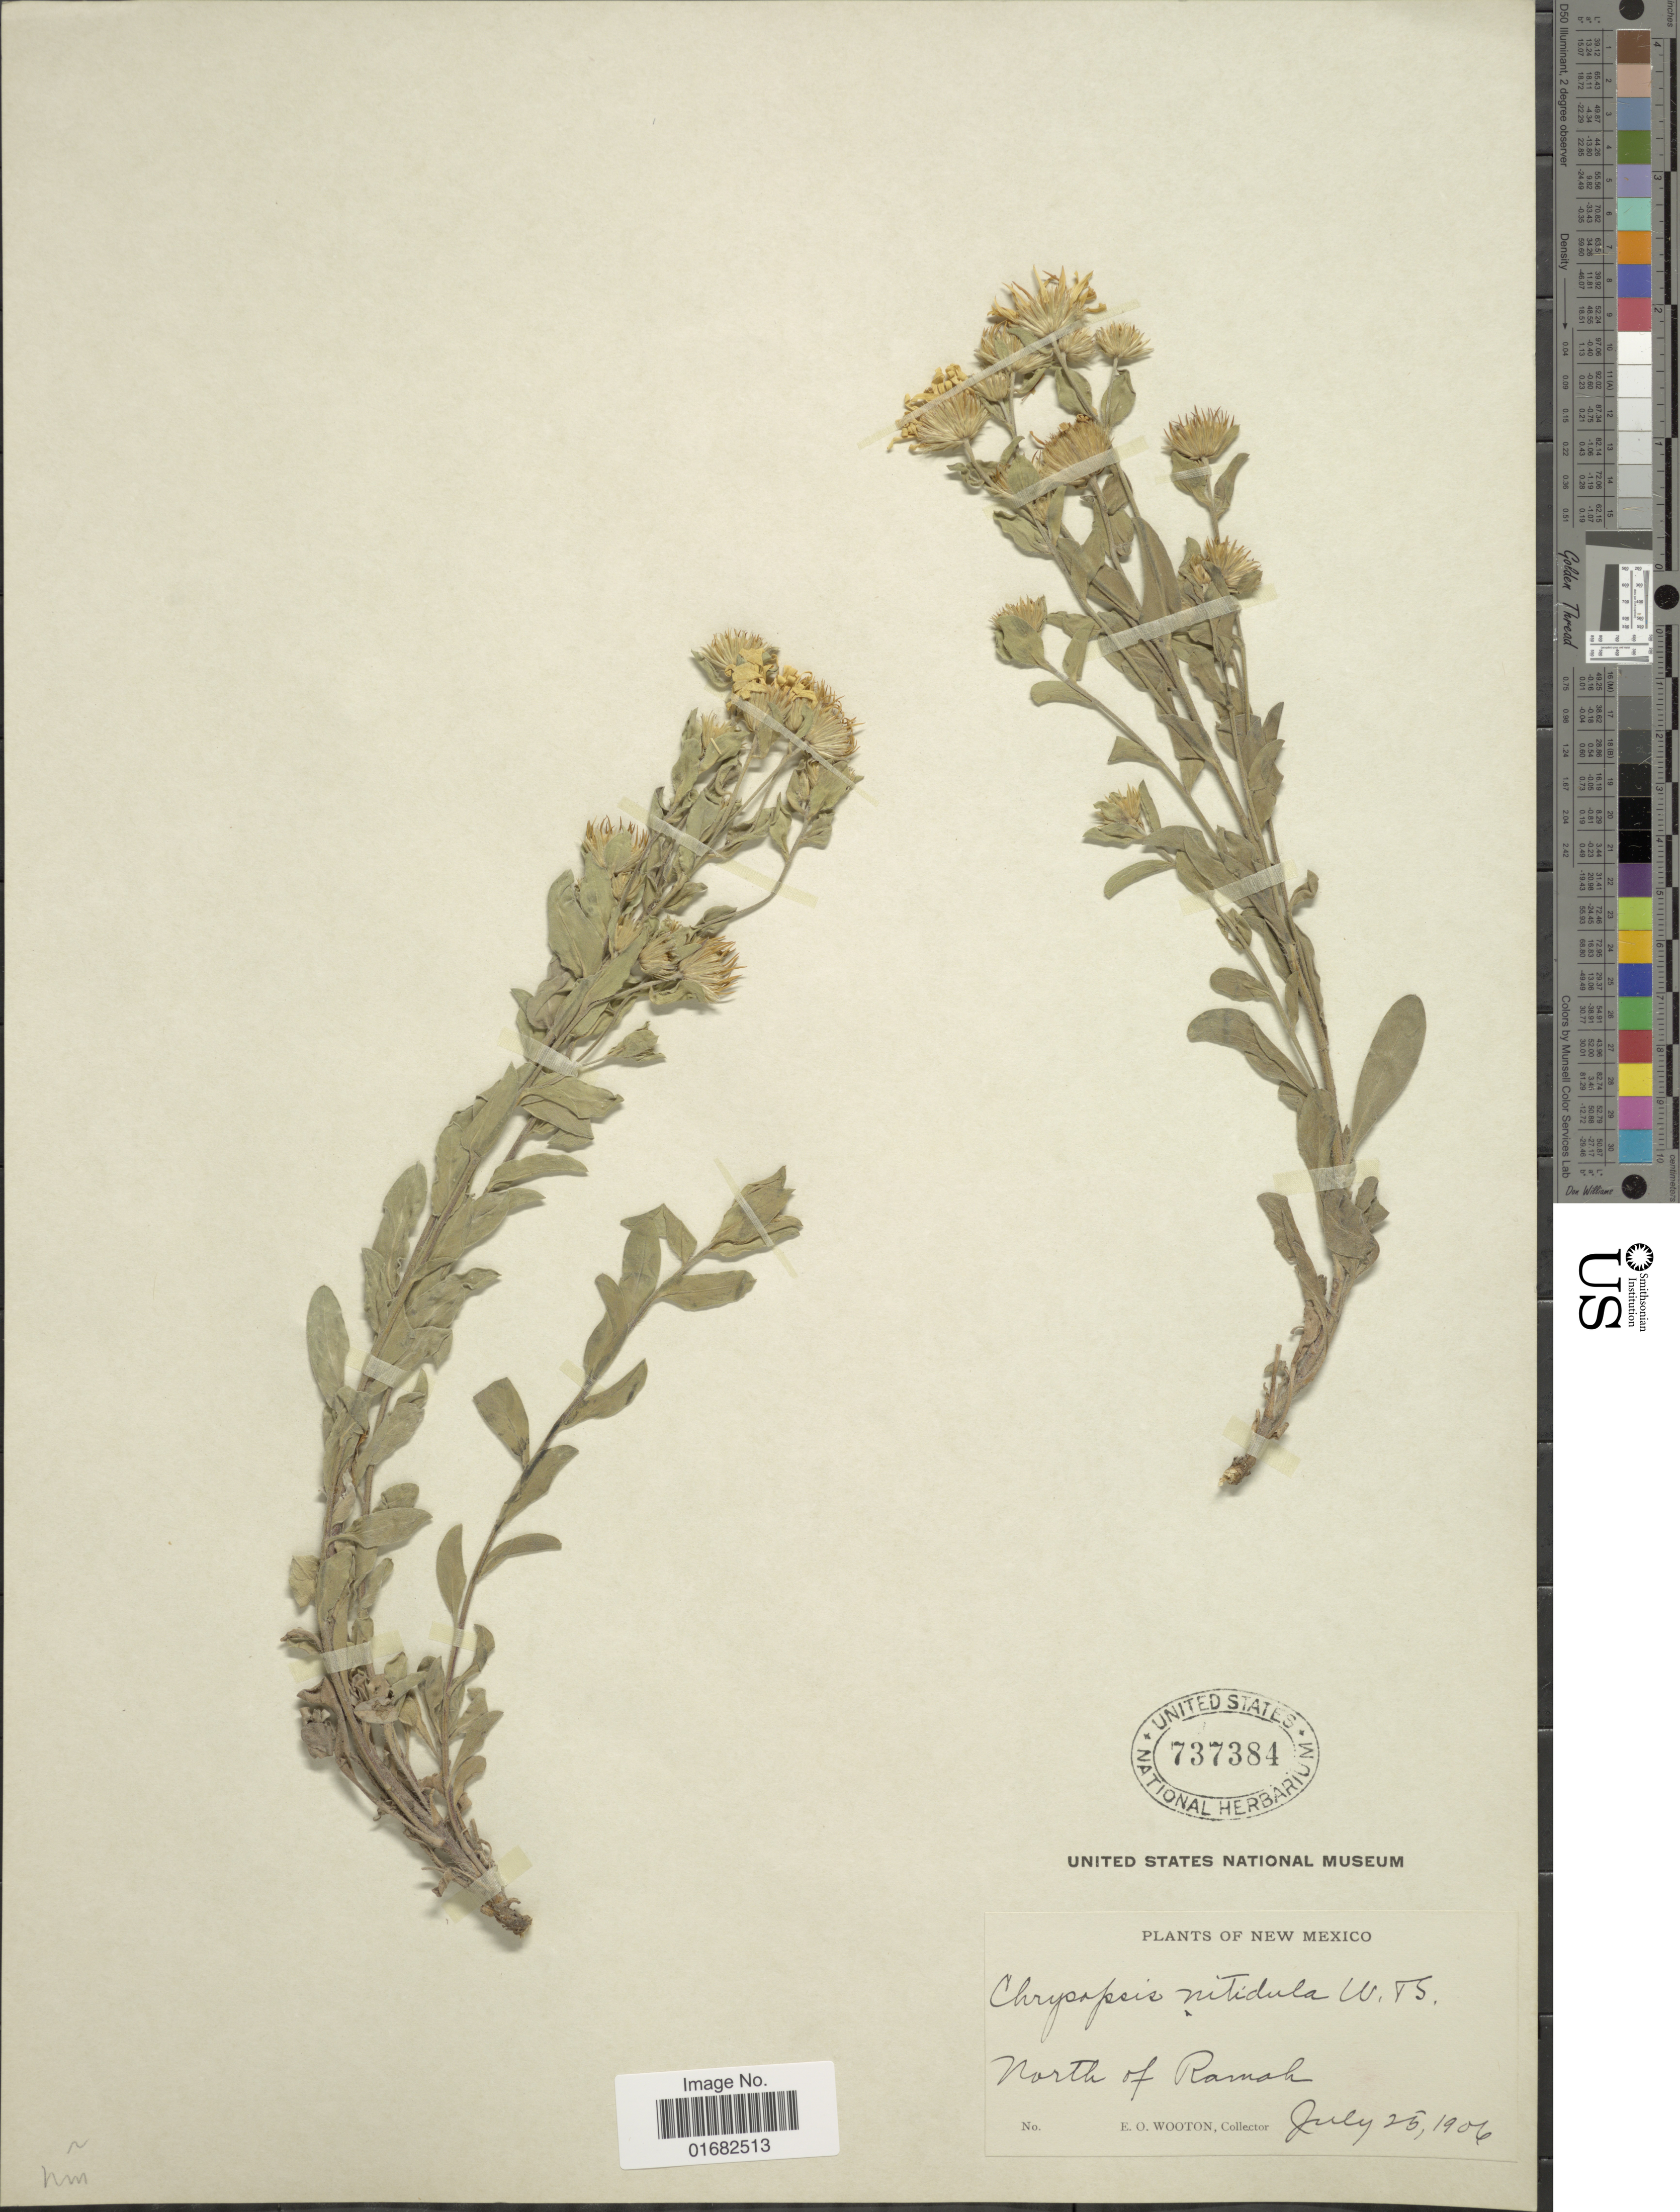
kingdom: Plantae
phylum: Tracheophyta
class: Magnoliopsida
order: Asterales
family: Asteraceae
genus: Heterotheca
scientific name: Heterotheca nitidula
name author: (Wooton & Standl.) G.L. Nesom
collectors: E. O. Wooton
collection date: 1906-07-25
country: United States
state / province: New Mexico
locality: North of Ramah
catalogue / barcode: US 737384